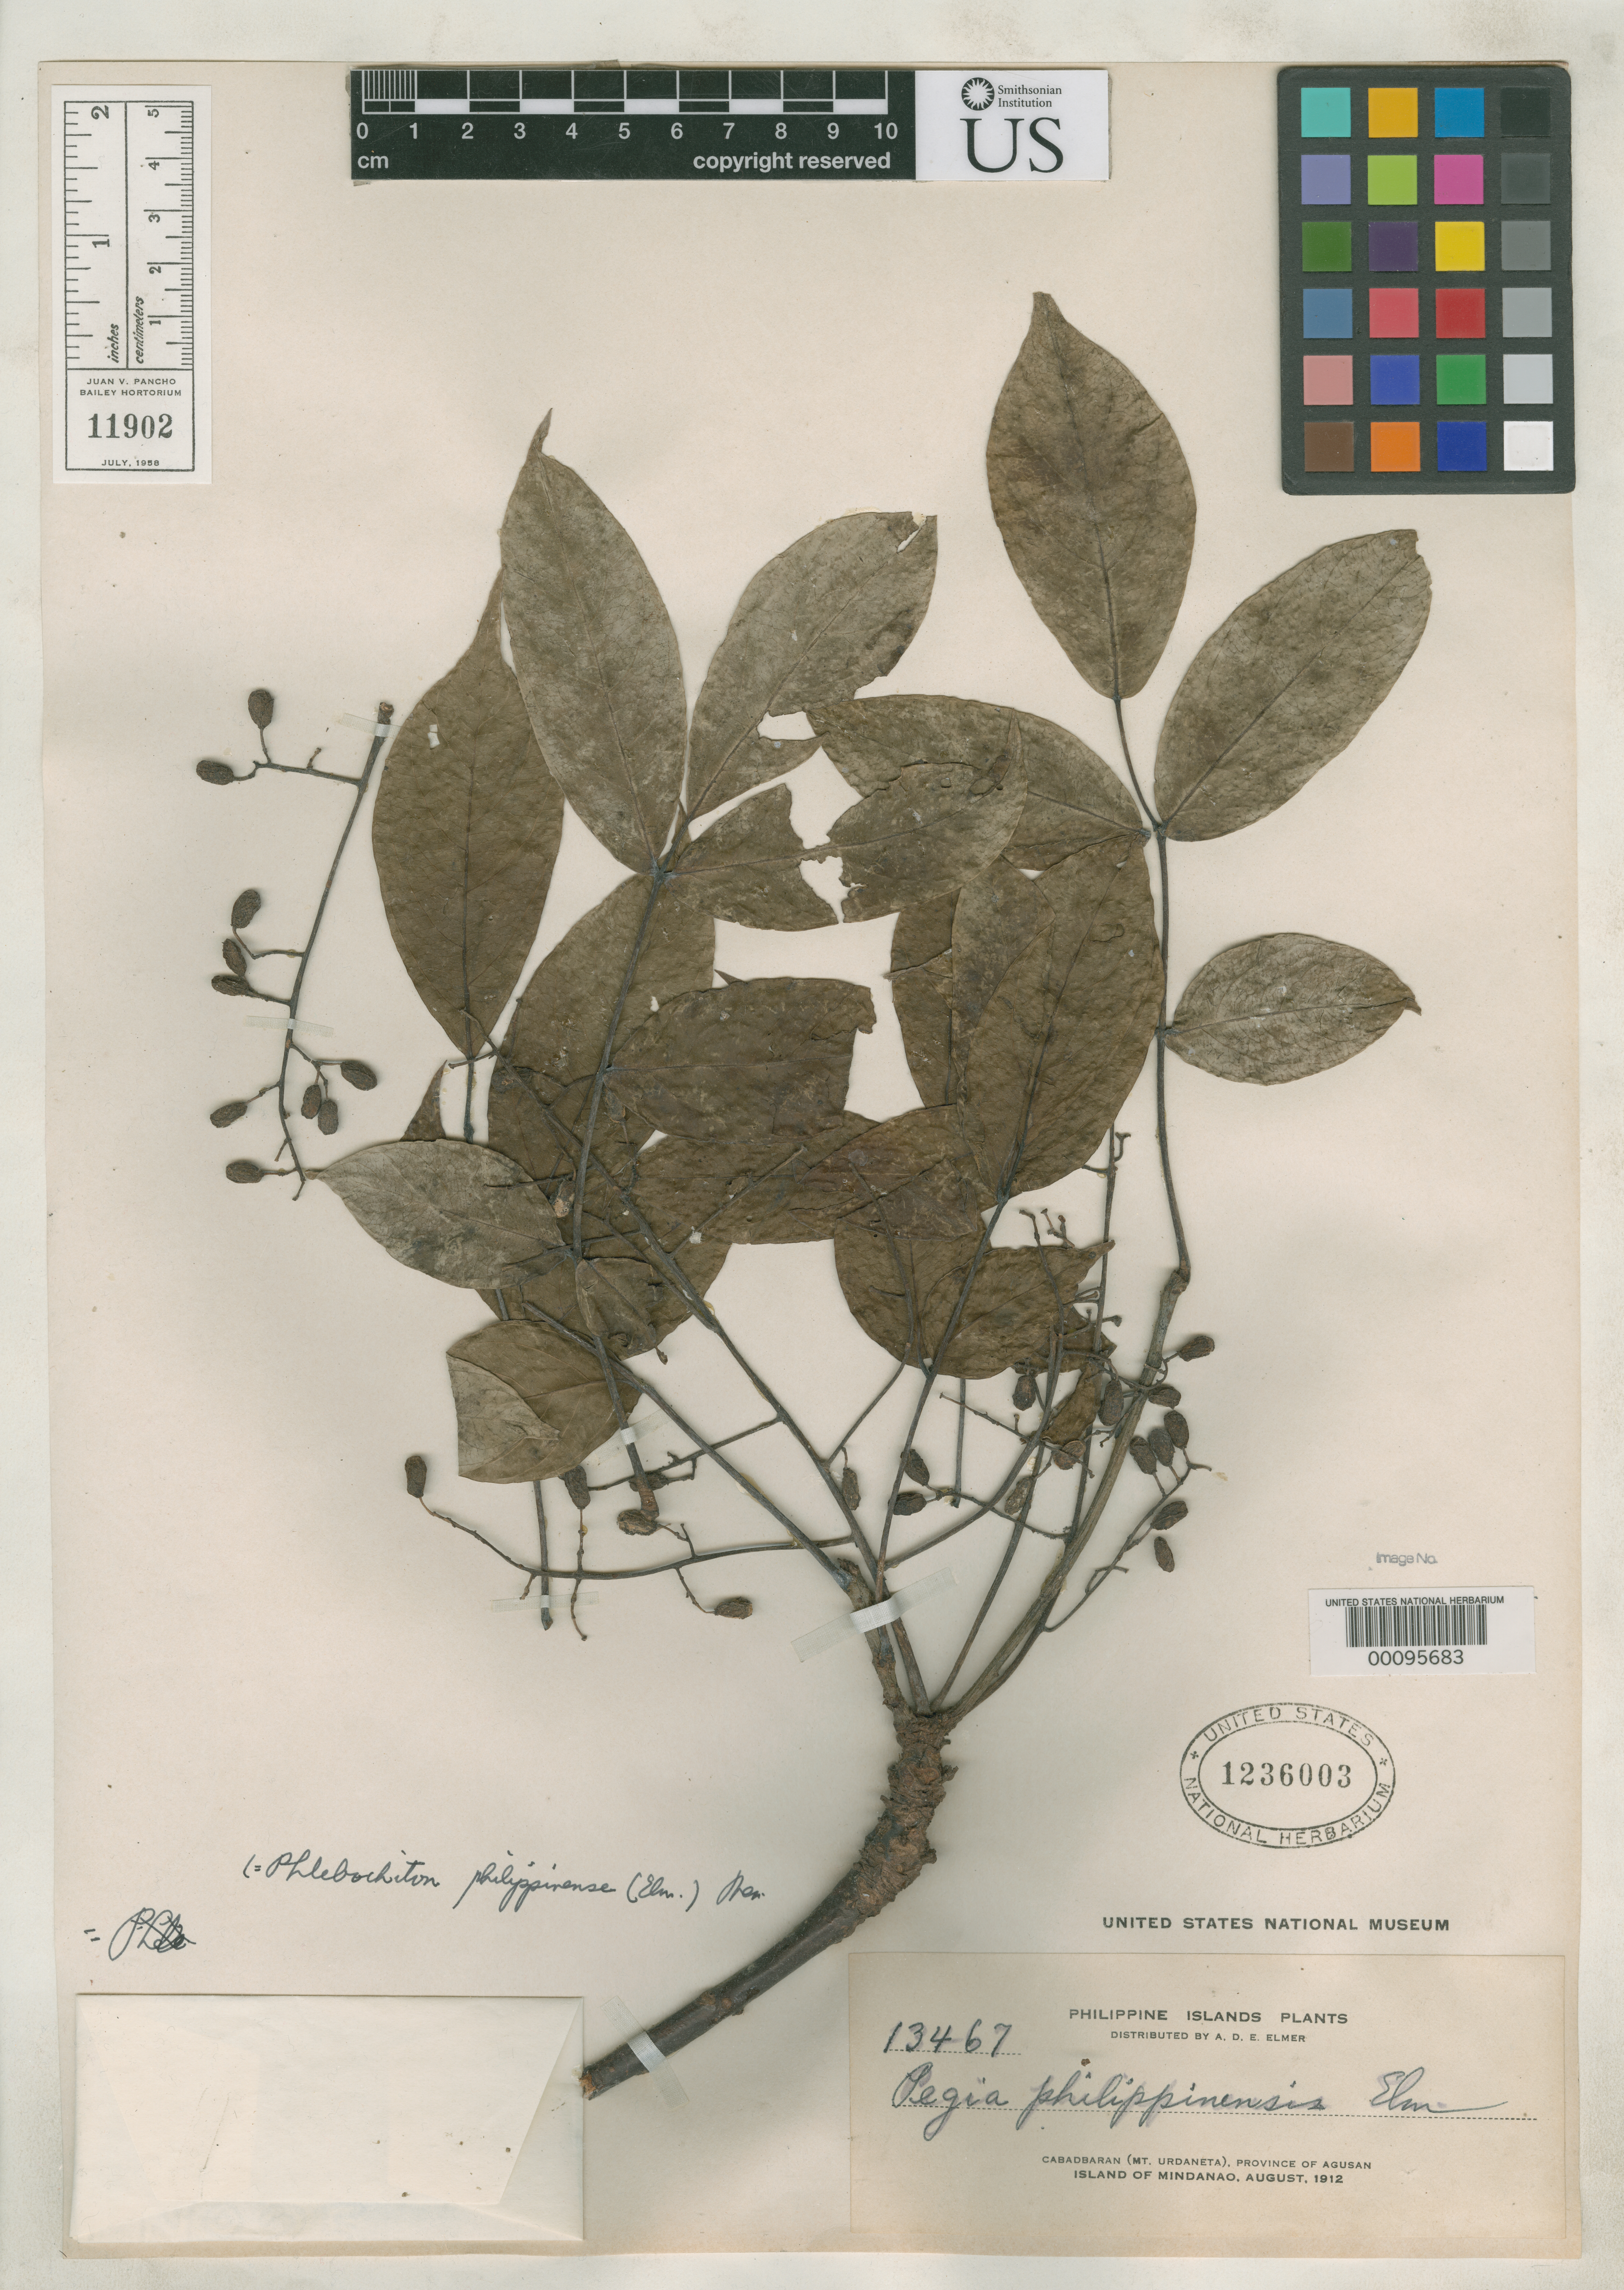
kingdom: Plantae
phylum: Tracheophyta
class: Magnoliopsida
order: Sapindales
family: Anacardiaceae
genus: Pegia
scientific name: Pegia philippinensis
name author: Elmer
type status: Isotype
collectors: A. D. E. Elmer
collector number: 13467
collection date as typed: Aug 1912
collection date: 1912-08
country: Philippines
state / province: Caraga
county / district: Agusan del Norte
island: Mindanao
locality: Cabadbaran (Mt. Urdaneta), Province of Agusan, Island of Mindanao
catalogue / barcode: US 1236003